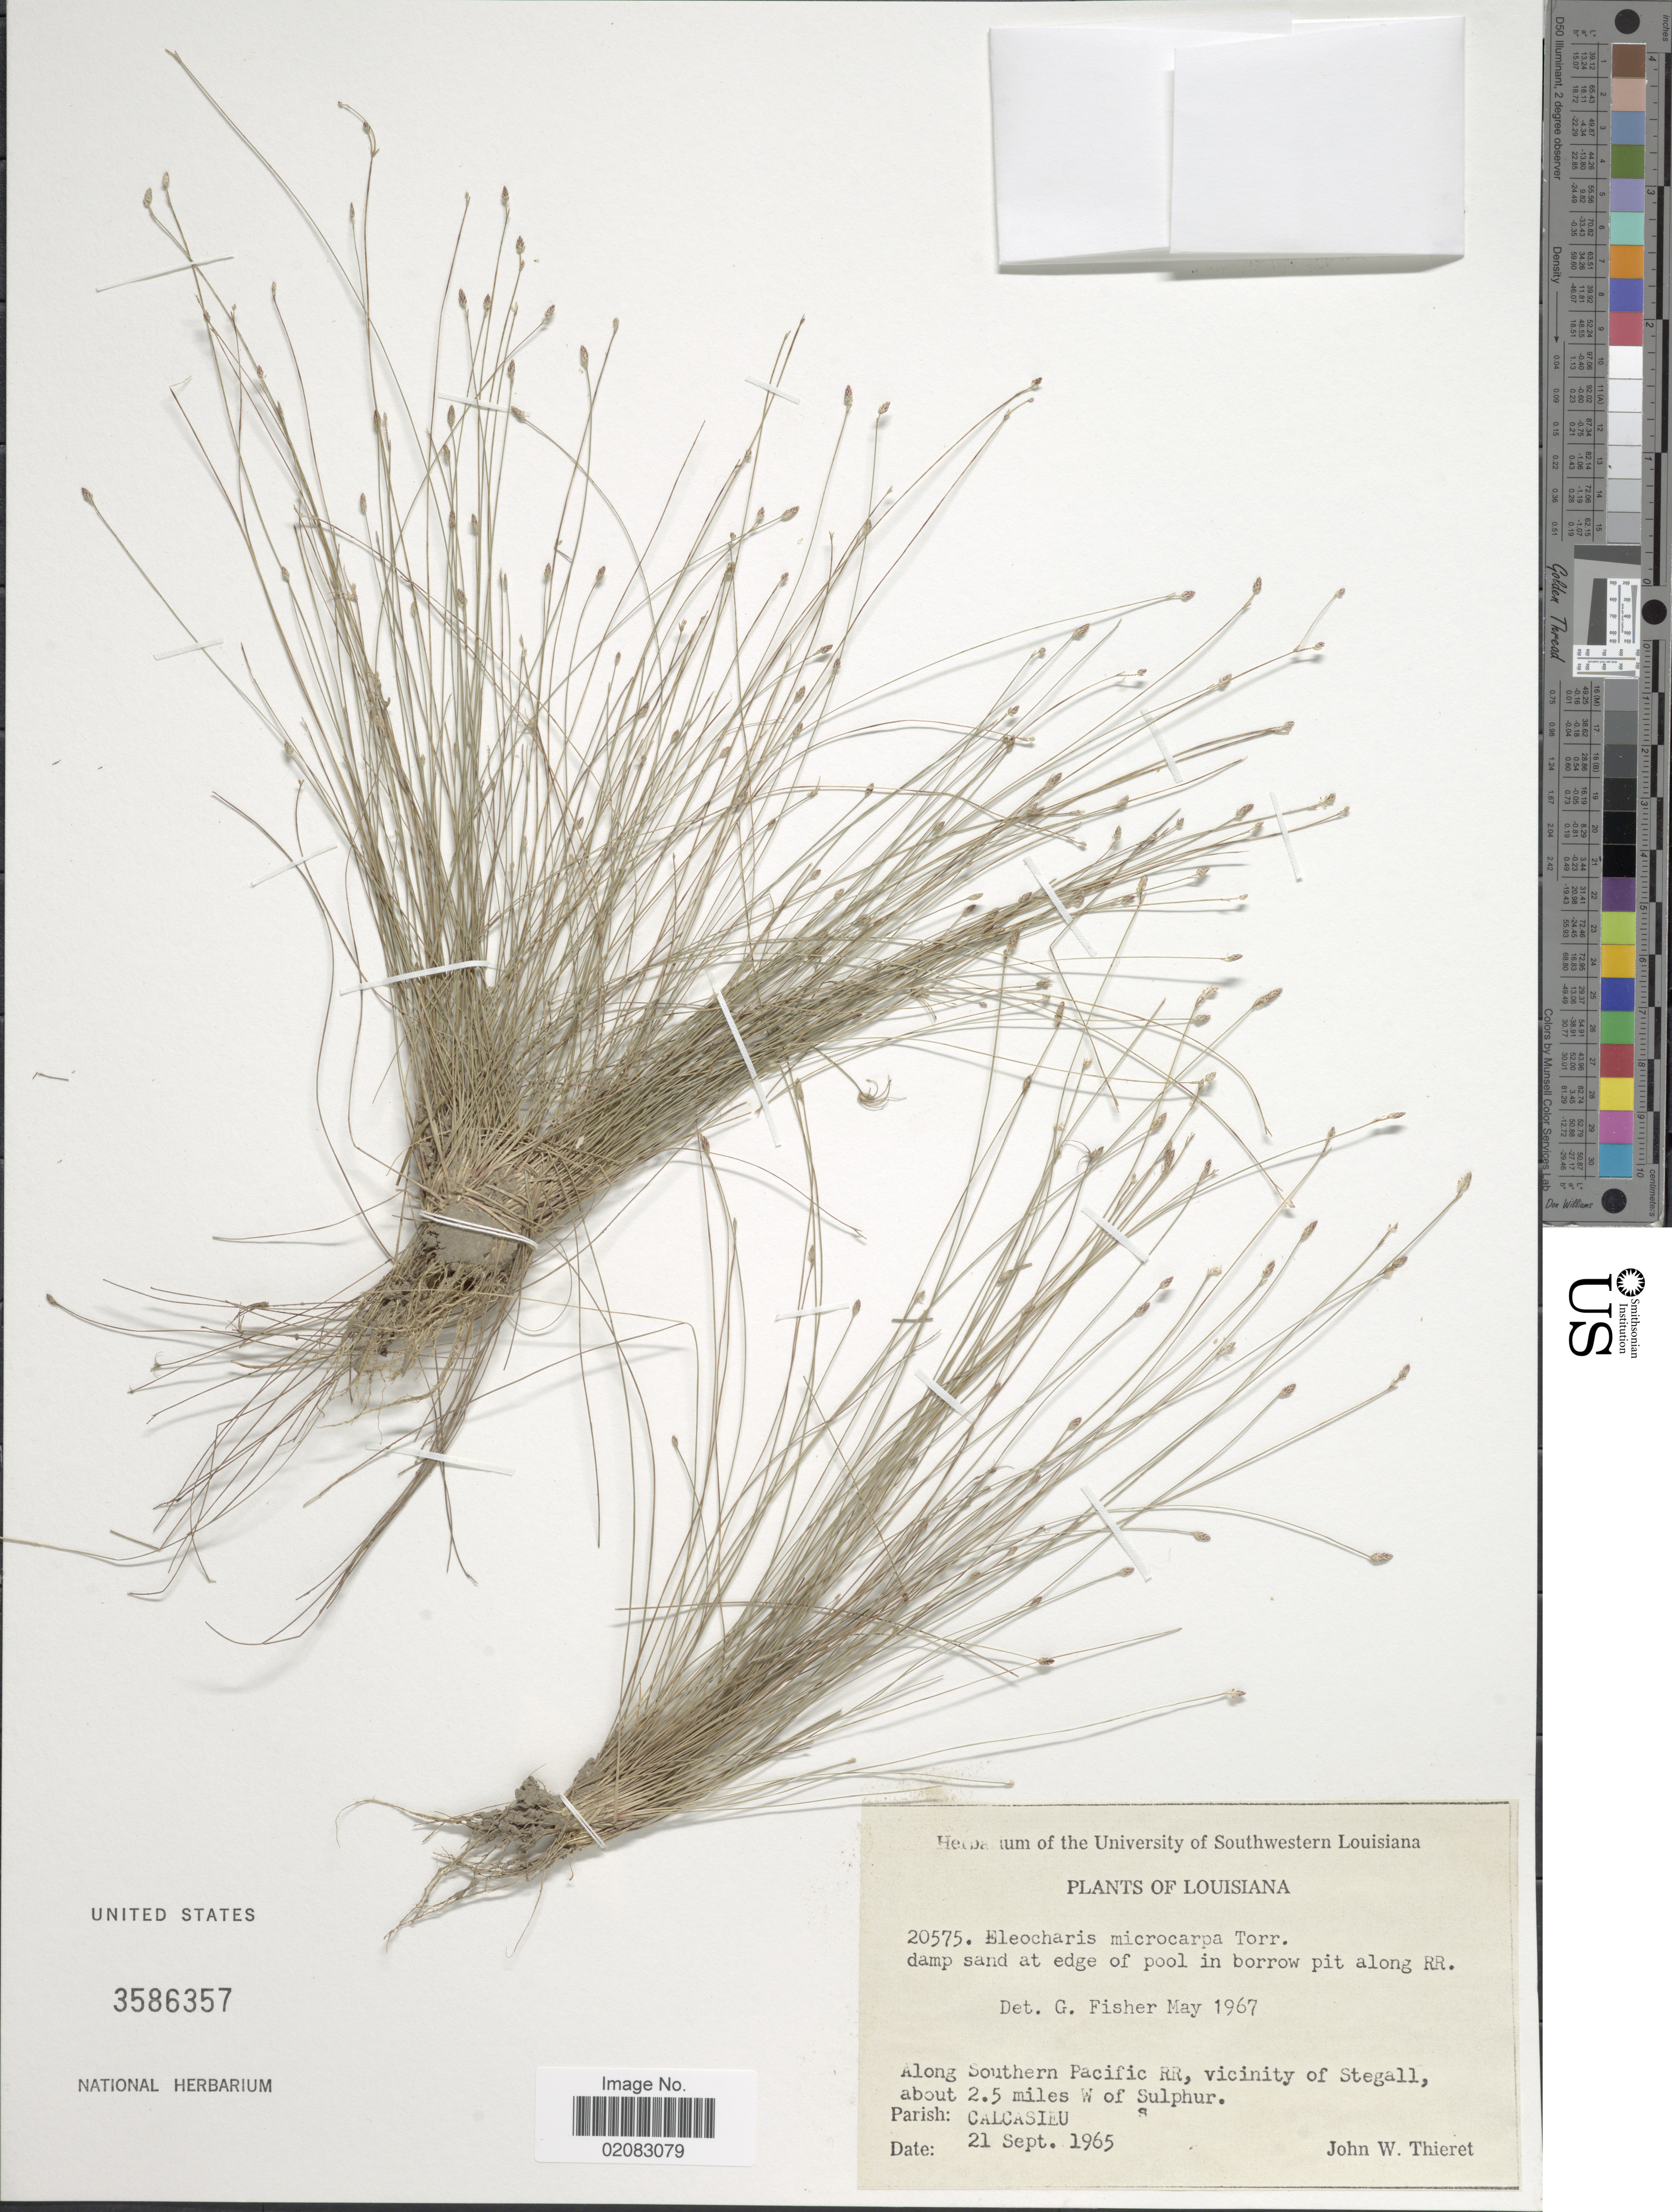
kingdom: Plantae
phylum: Tracheophyta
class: Liliopsida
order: Poales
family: Cyperaceae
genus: Eleocharis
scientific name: Eleocharis microcarpa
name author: Torr.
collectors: J. W. Thieret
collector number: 20575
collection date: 1965-09-21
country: United States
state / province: Louisiana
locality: Along Southern Pacific RR, vicinity of Stegall, about 2.5 miles W of Sulphur, Parish: Calcasieu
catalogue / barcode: US 3586357